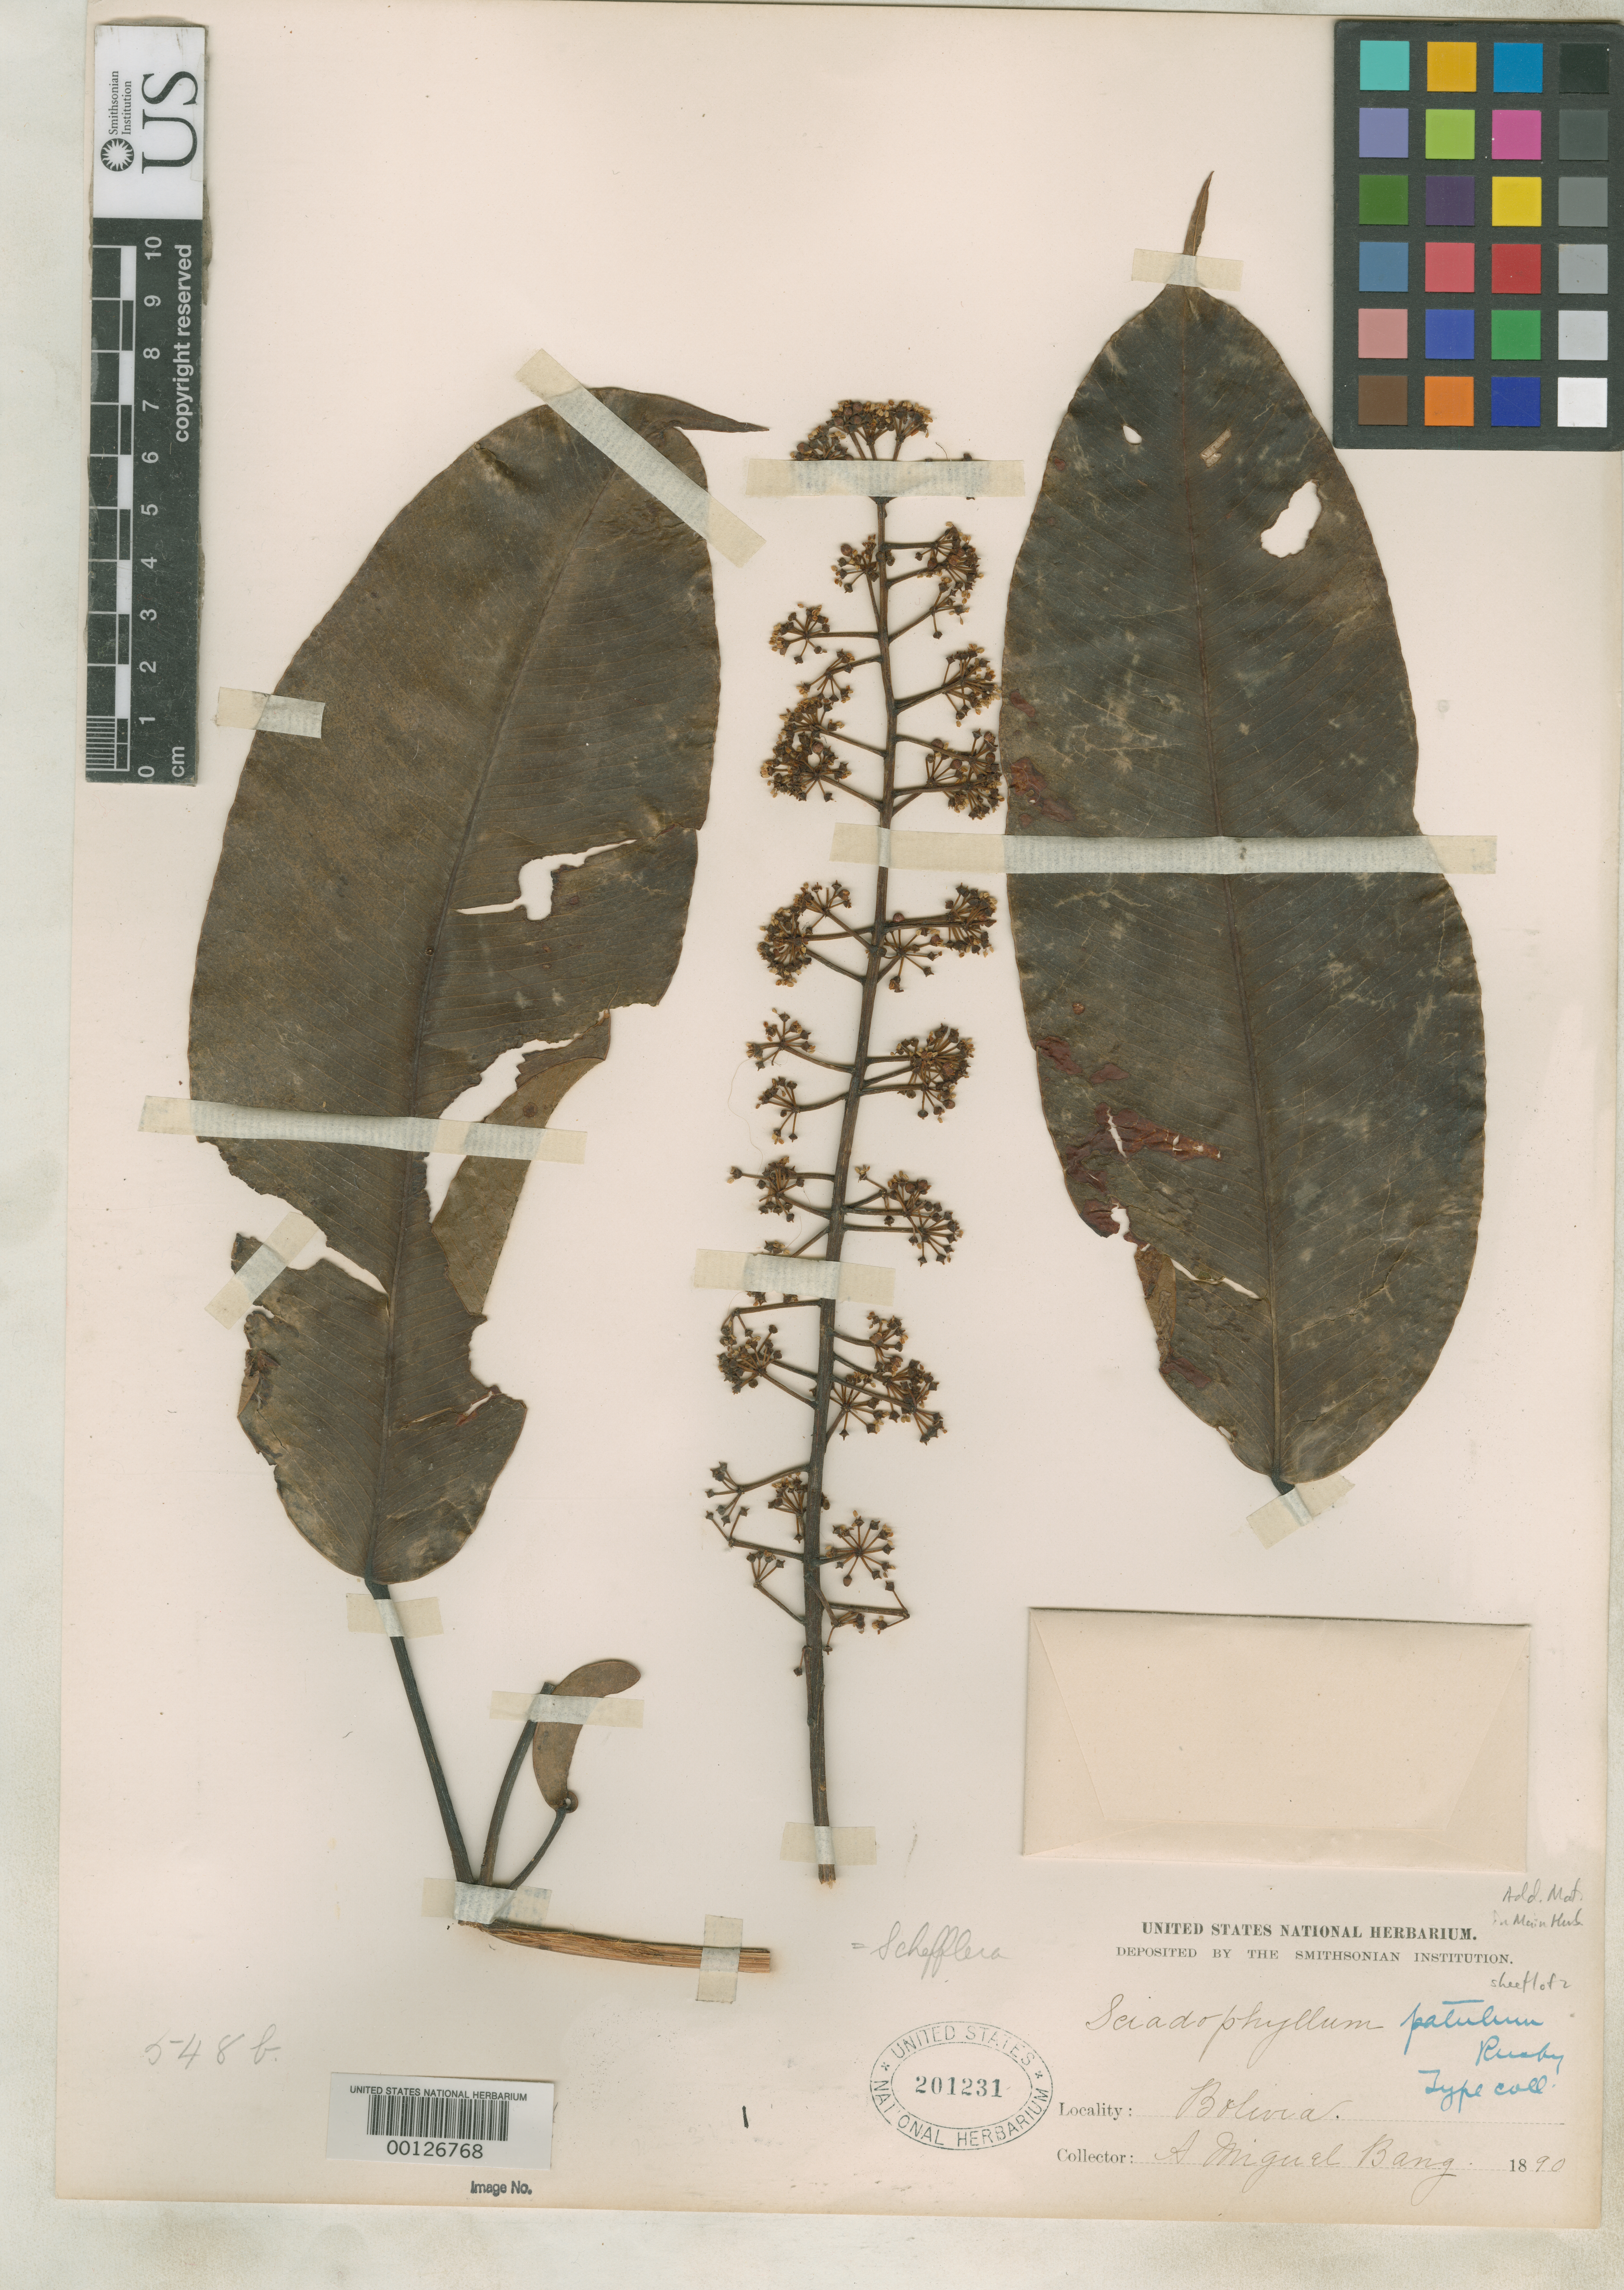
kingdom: Plantae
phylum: Tracheophyta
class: Magnoliopsida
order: Apiales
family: Araliaceae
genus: Sciodaphyllum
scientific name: Sciodaphyllum patulum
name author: Rusby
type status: Isotype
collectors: M. Bang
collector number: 548 B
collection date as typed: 1890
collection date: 1890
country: Bolivia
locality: Yungas.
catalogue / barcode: US 201231